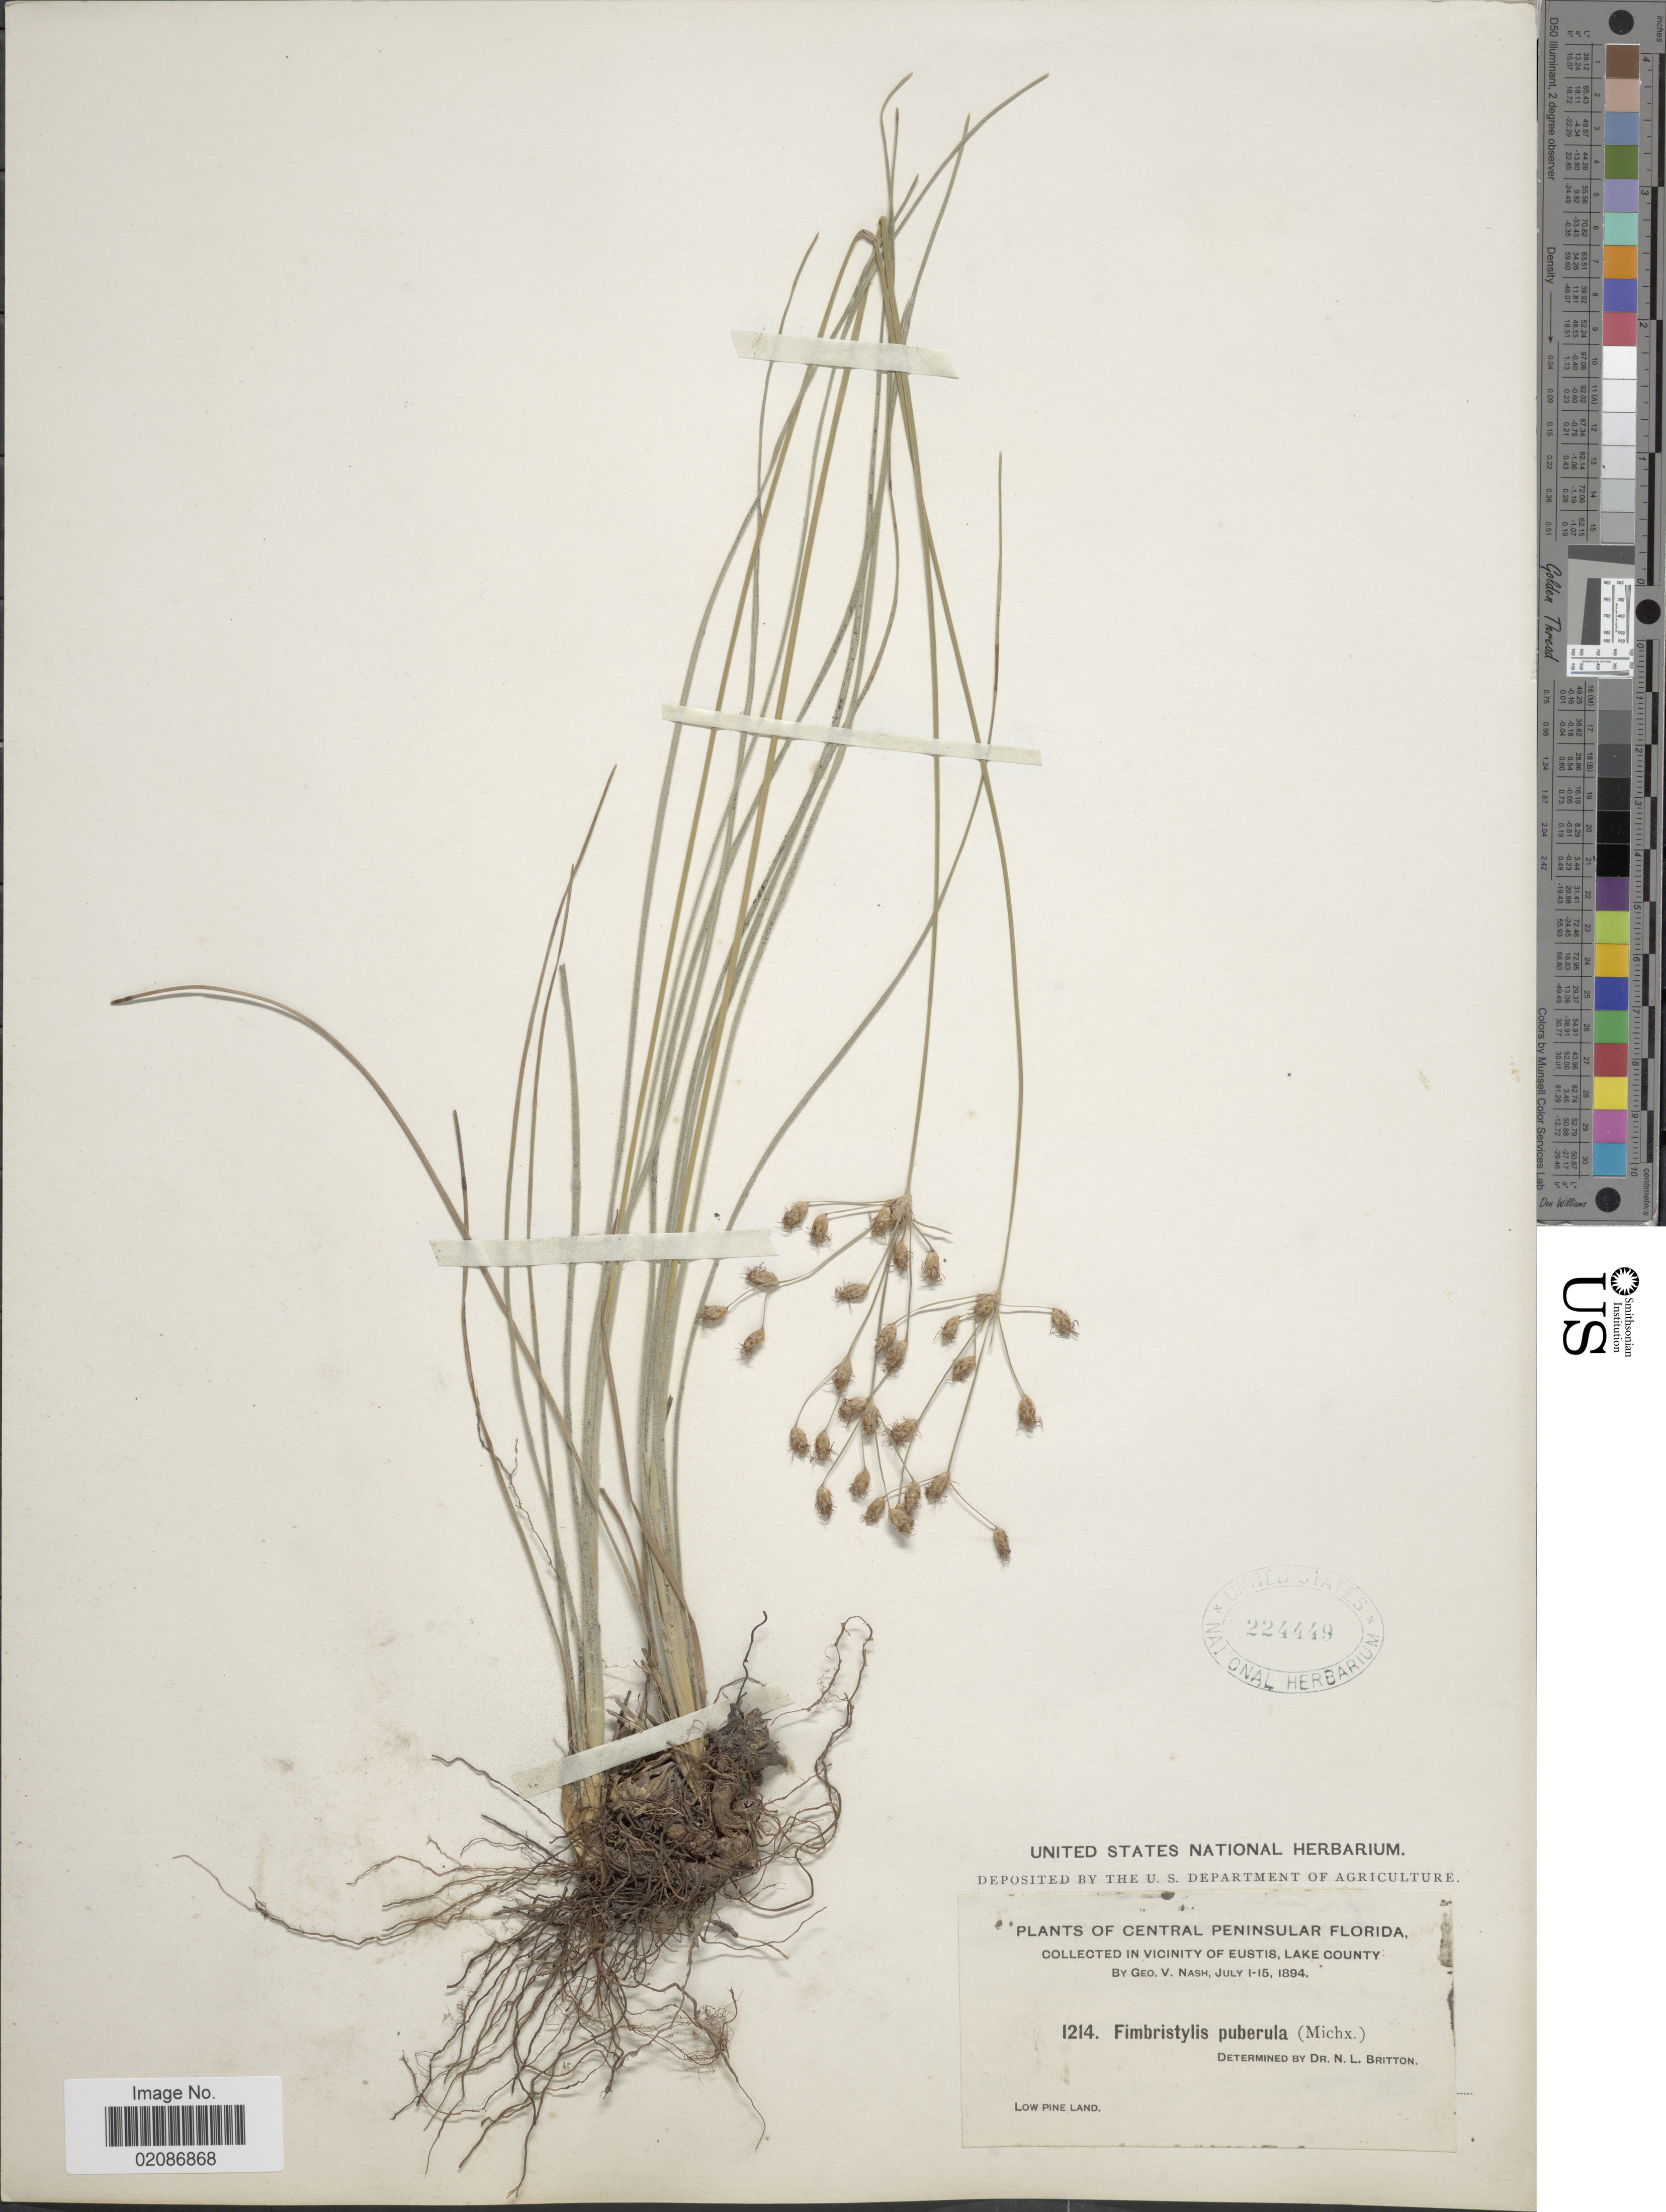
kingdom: Plantae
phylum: Tracheophyta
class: Liliopsida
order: Poales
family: Cyperaceae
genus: Fimbristylis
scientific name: Fimbristylis puberula var. puberula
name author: (Michx.) Vahl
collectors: G. V. Nash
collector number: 1214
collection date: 1894-07-01/1894-07-15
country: United States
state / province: Florida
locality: Central Peninsula Florida, Vicinity of Eustis, Lake County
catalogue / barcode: US 224449